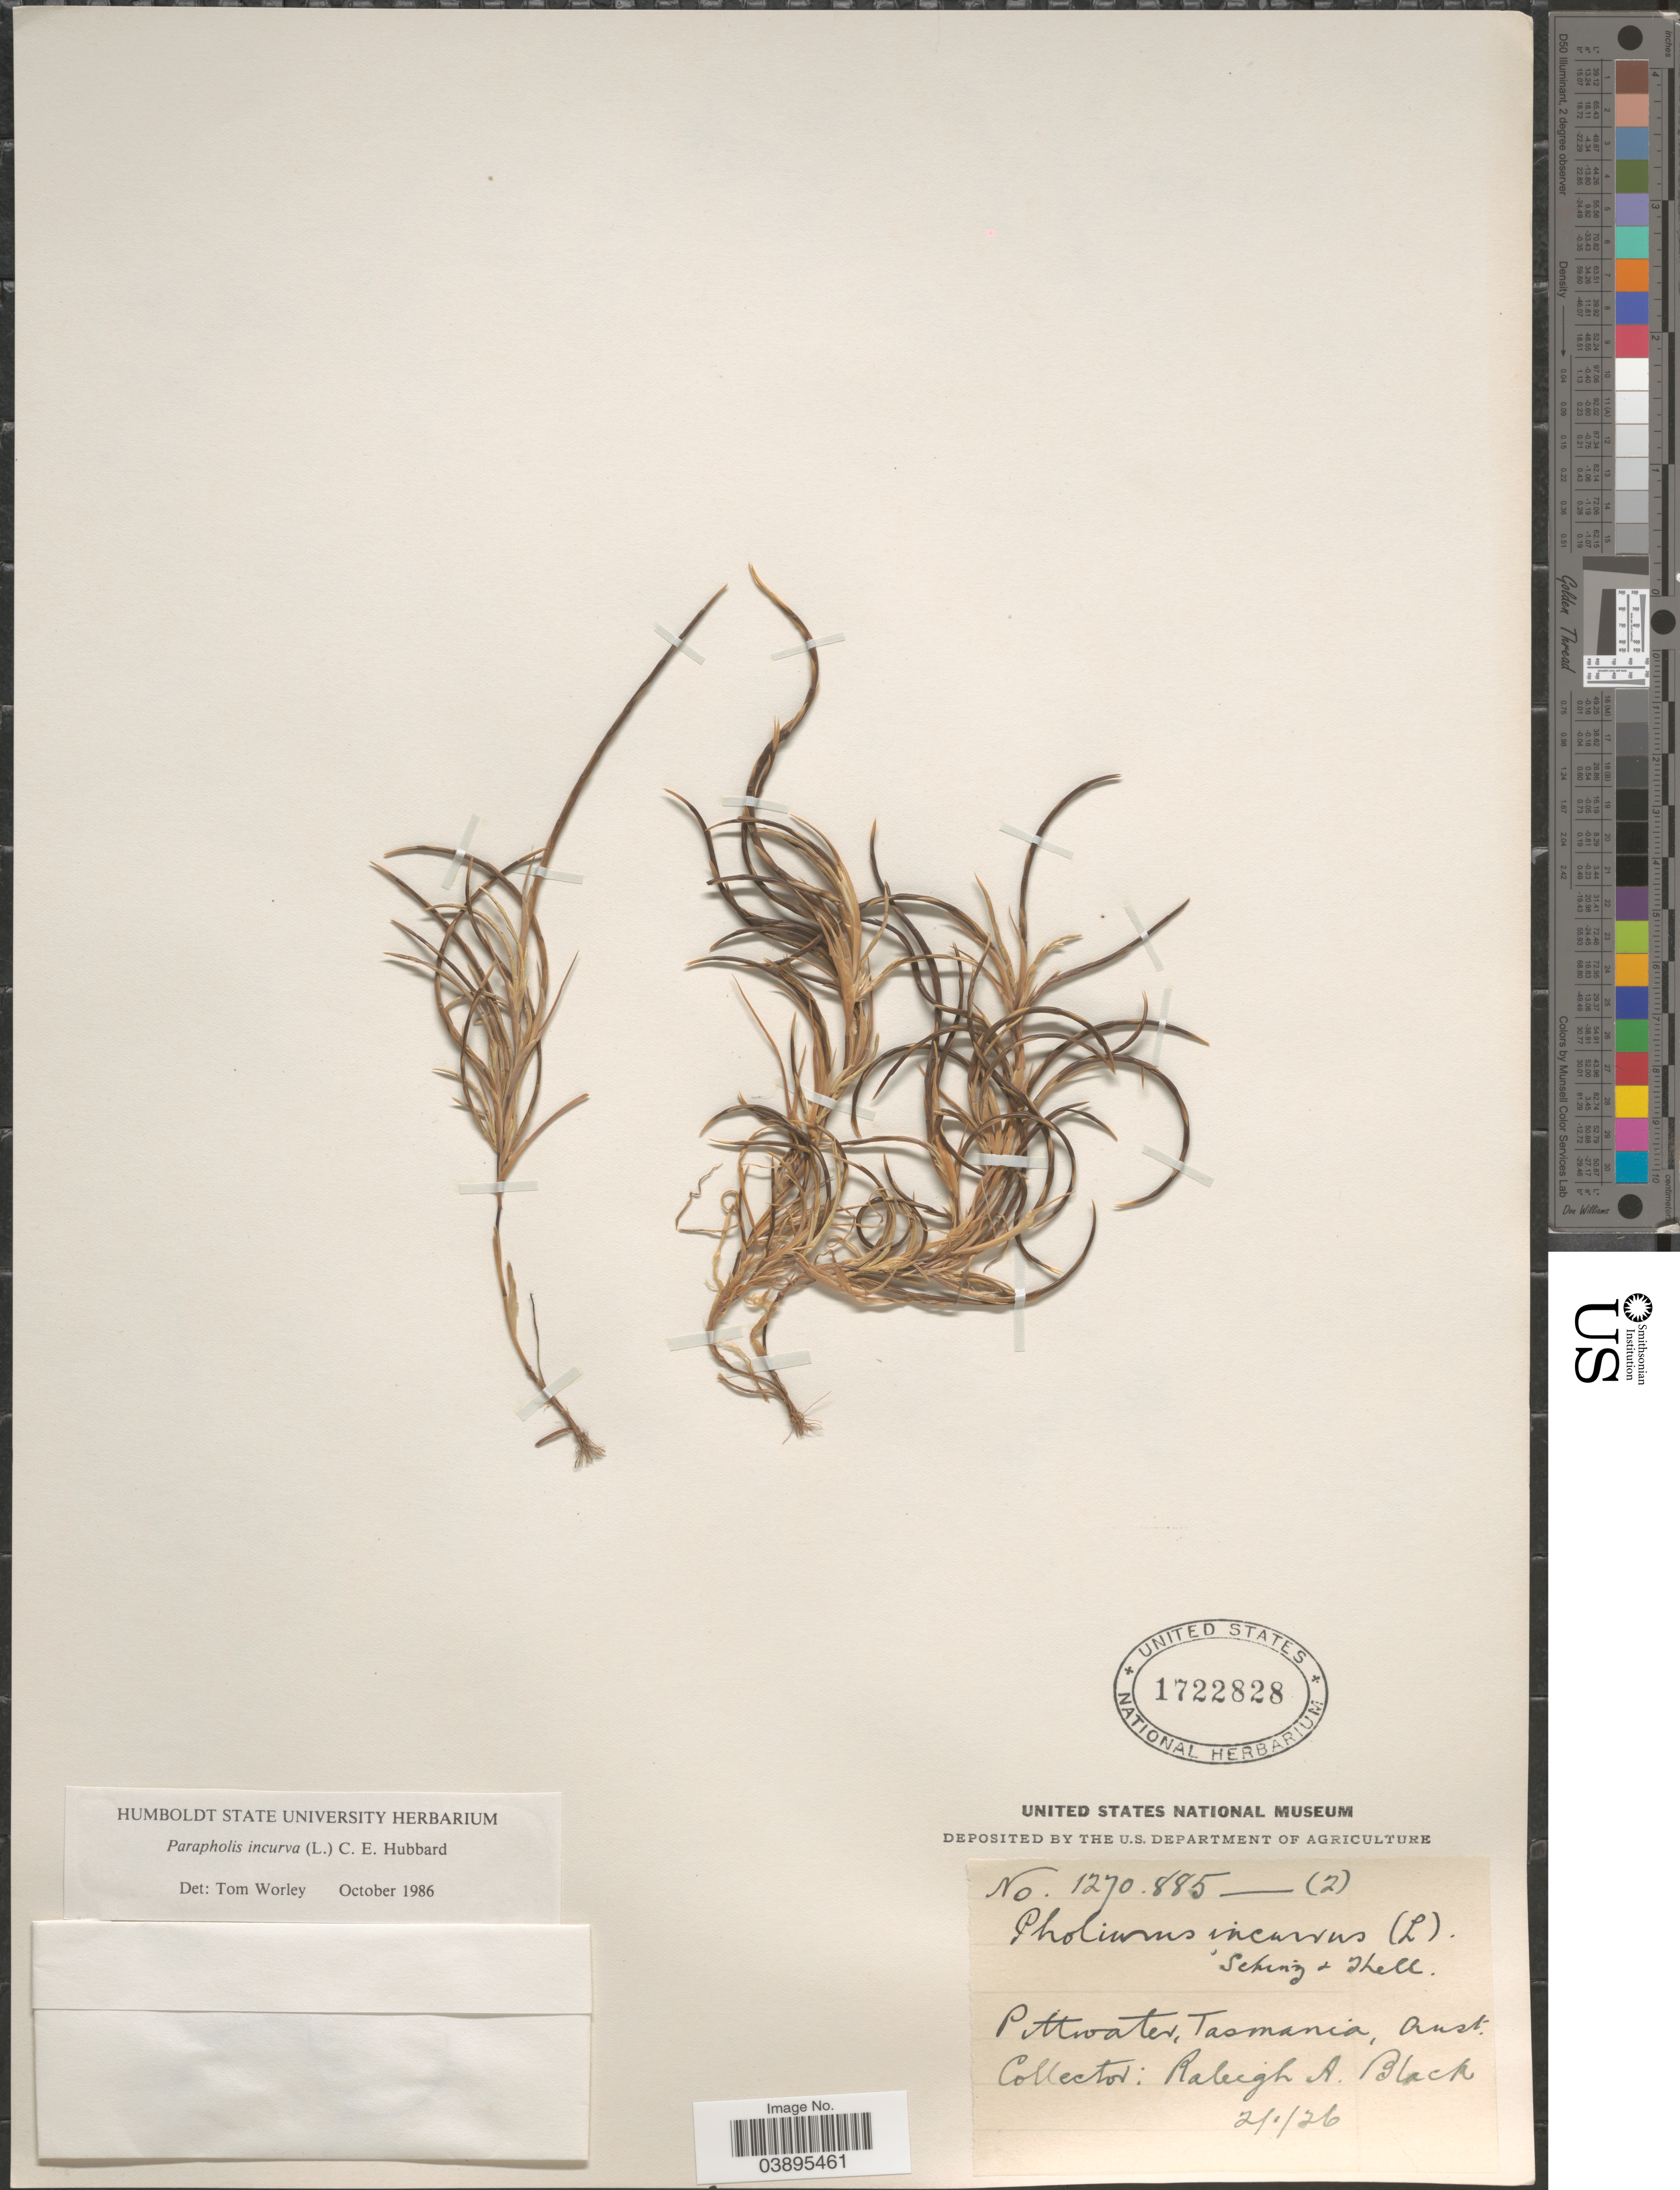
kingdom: Plantae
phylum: Tracheophyta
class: Liliopsida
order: Poales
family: Poaceae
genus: Parapholis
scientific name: Parapholis incurva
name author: (L.) C.E. Hubb.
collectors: R. A. Black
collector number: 1270885/2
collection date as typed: Transcribed d/m/y: 2/1/26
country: Australia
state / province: Tasmania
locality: Pittwater, Tasmania.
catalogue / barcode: US 1722828